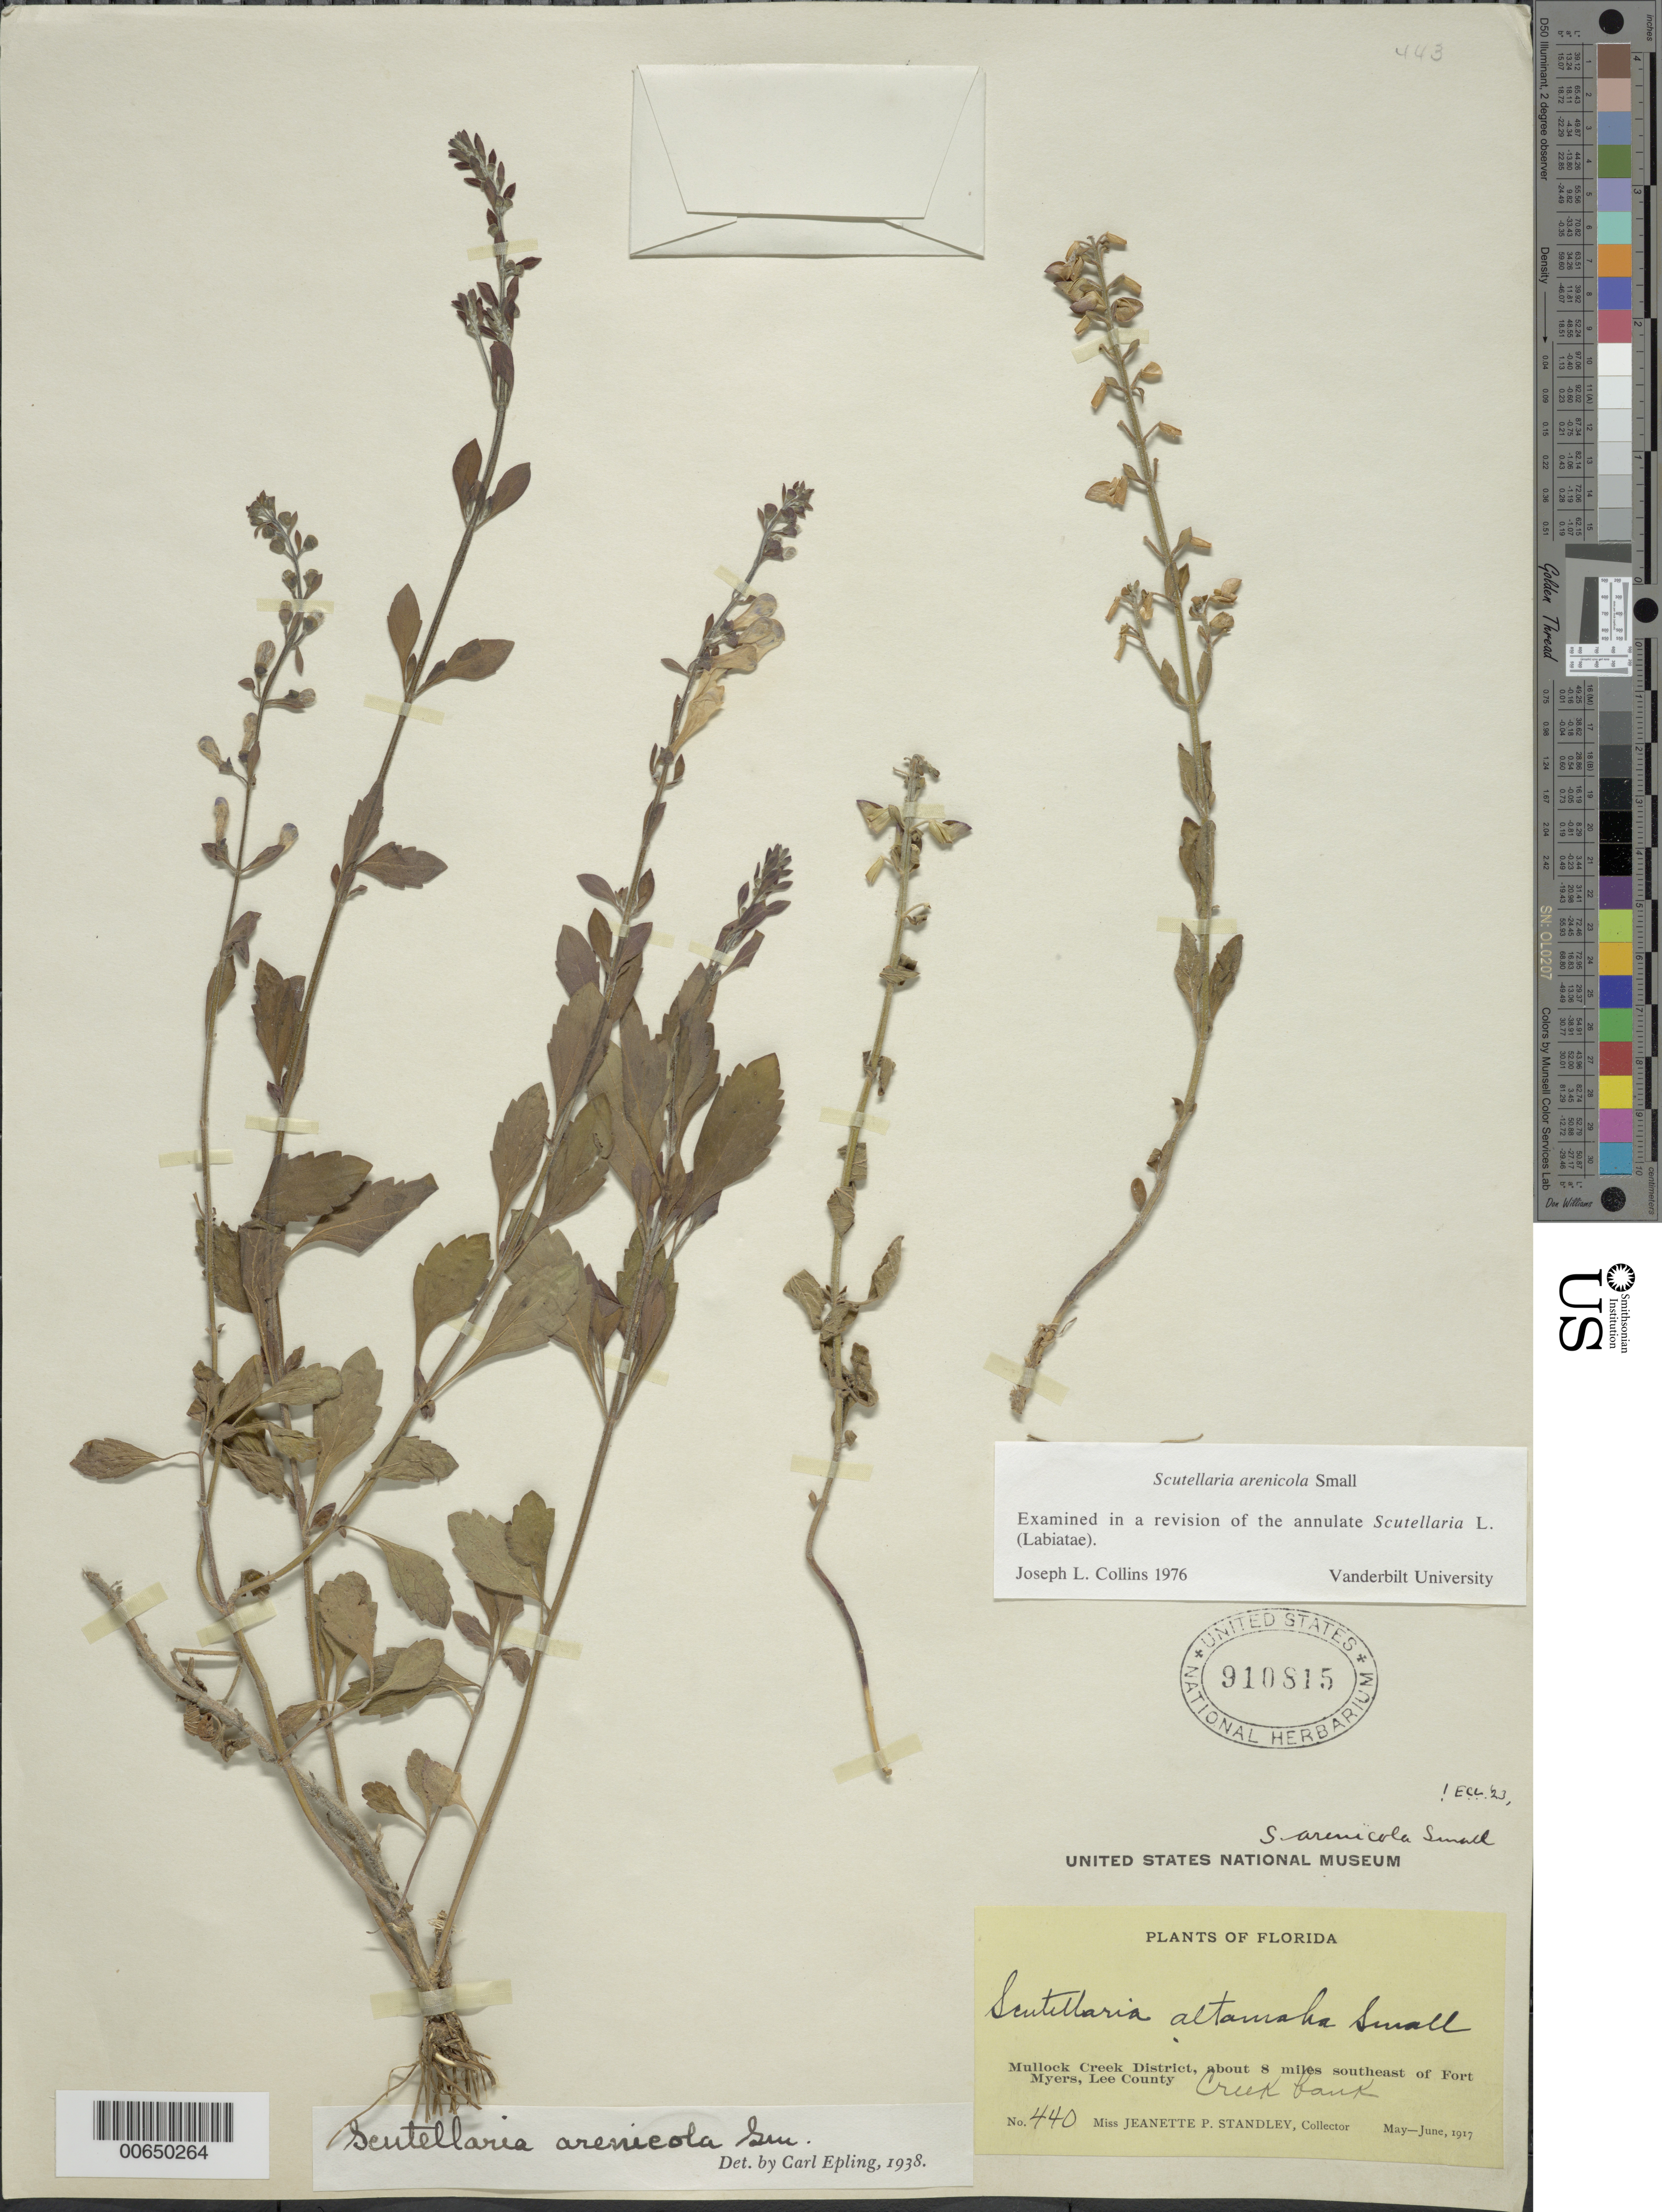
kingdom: Plantae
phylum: Tracheophyta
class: Magnoliopsida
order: Lamiales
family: Lamiaceae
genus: Scutellaria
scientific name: Scutellaria arenicola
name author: Small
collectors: J. P. Standley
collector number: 440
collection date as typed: May 1877 to -- Jun 1877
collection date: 1877-05/1877-06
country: United States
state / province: Florida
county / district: Lee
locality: Mullock Creek District about 8 mi SE of Ft. Myers.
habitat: Creek bank.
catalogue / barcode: US 910815